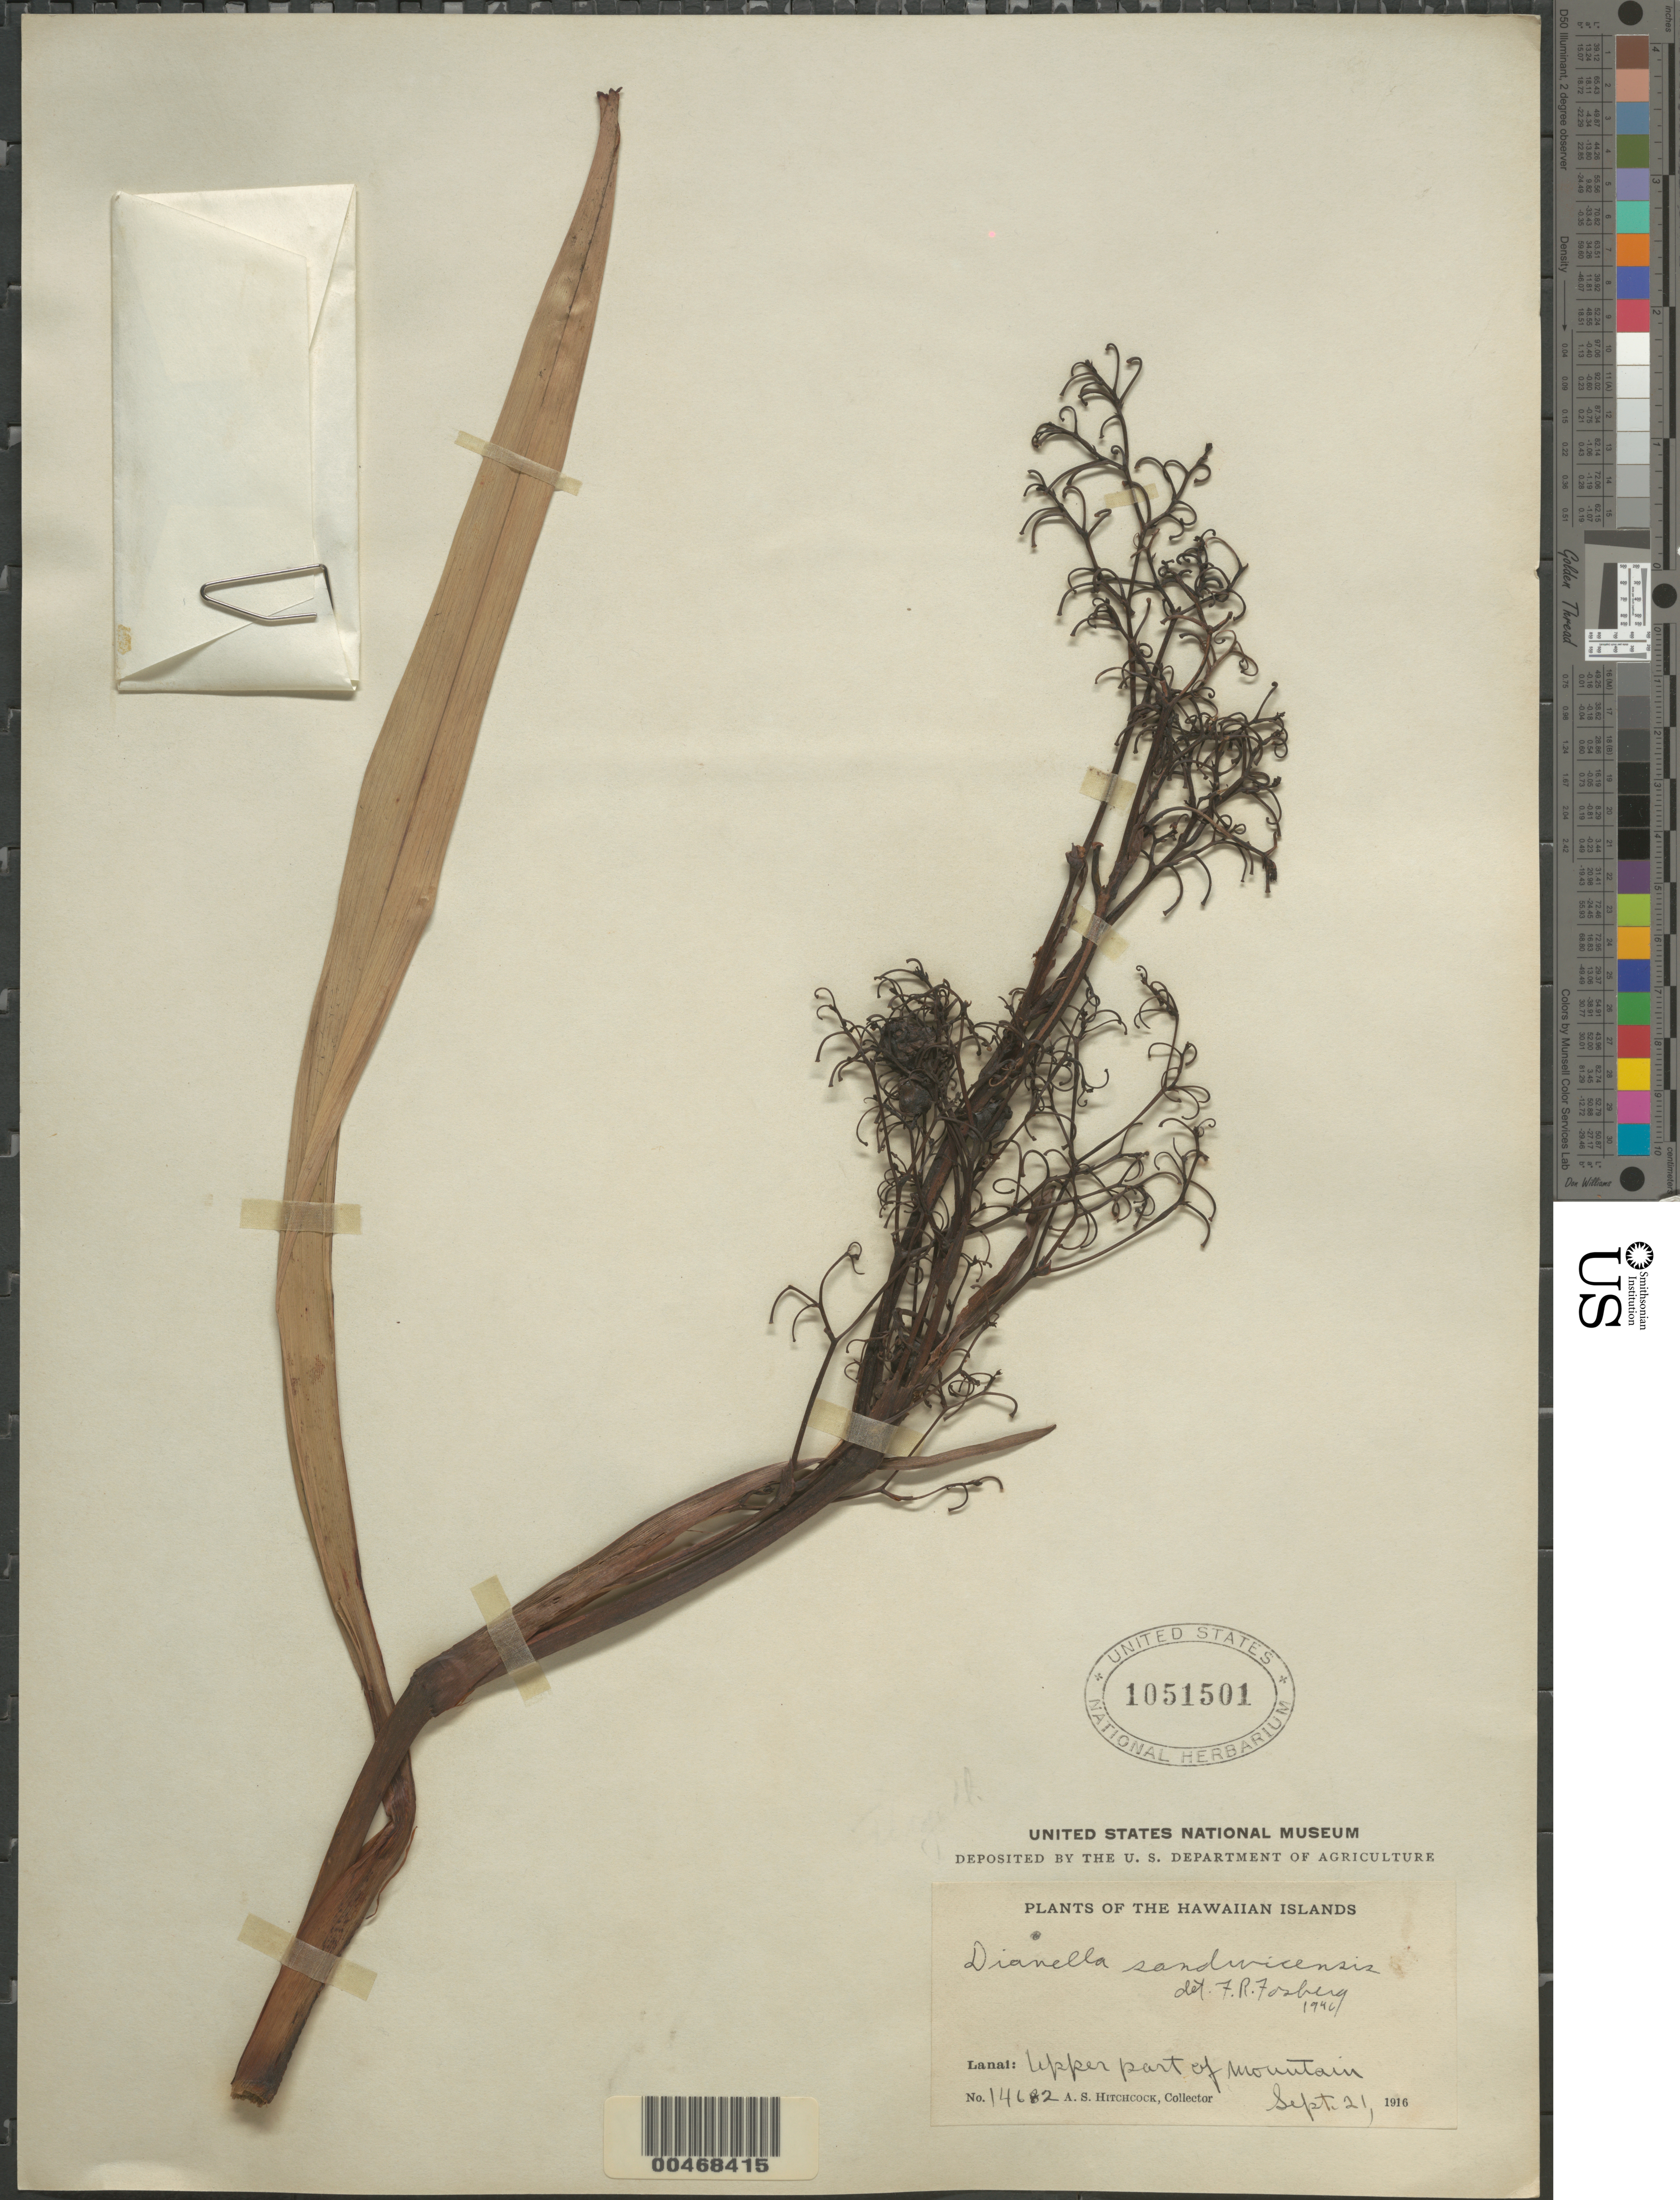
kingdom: Plantae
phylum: Tracheophyta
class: Liliopsida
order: Asparagales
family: Asphodelaceae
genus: Dianella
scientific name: Dianella sandwicensis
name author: Hook. & Arn.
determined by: Fosberg, F. R.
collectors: A. S. Hitchcock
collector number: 14682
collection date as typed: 21 Sep 1916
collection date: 1916-09-21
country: United States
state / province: Hawaii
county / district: Maui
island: Lana'i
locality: Upper part of mountain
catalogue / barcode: US 1051501